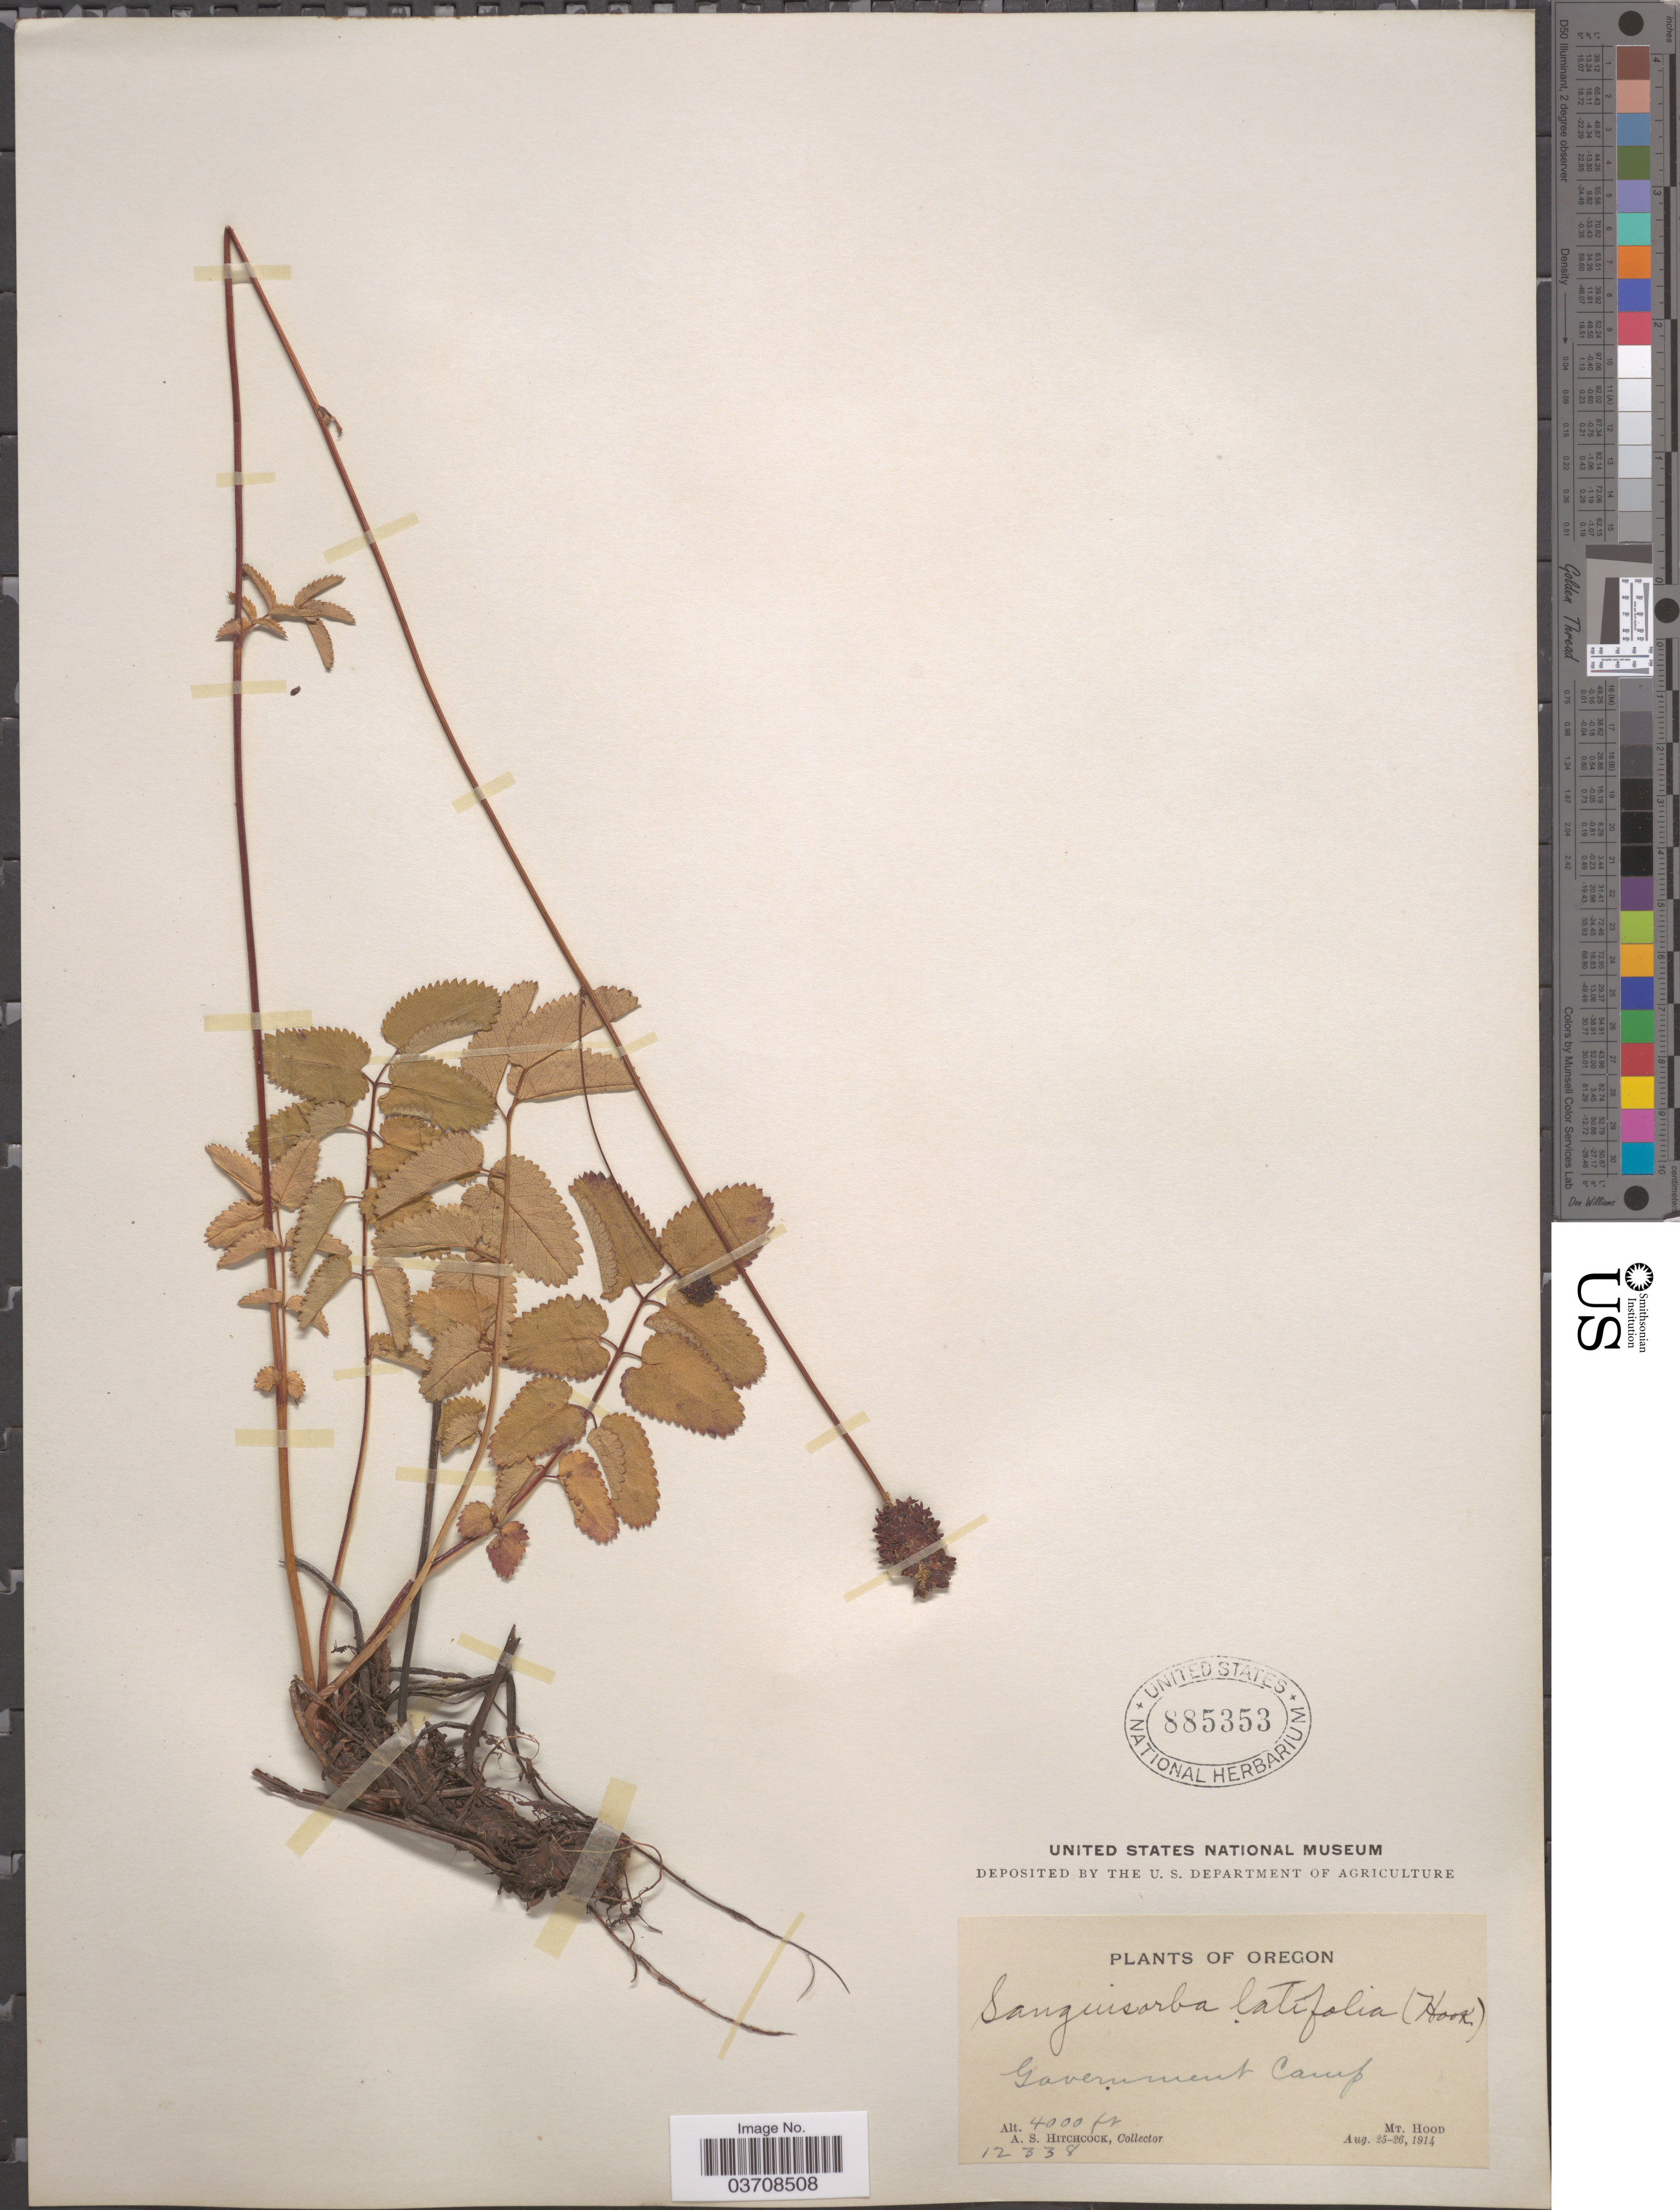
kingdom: Plantae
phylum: Tracheophyta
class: Magnoliopsida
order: Rosales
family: Rosaceae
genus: Sanguisorba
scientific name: Sanguisorba officinalis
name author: L.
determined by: Strong, Mark T., (BOT), Smithsonian Institution - National Museum of Natural History (UNITED STATES)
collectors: A. S. Hitchcock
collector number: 12338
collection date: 1914-08-25/1914-08-26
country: United States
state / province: Oregon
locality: Government Camp. Mt. Hood.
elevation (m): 1219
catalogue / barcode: US 885353